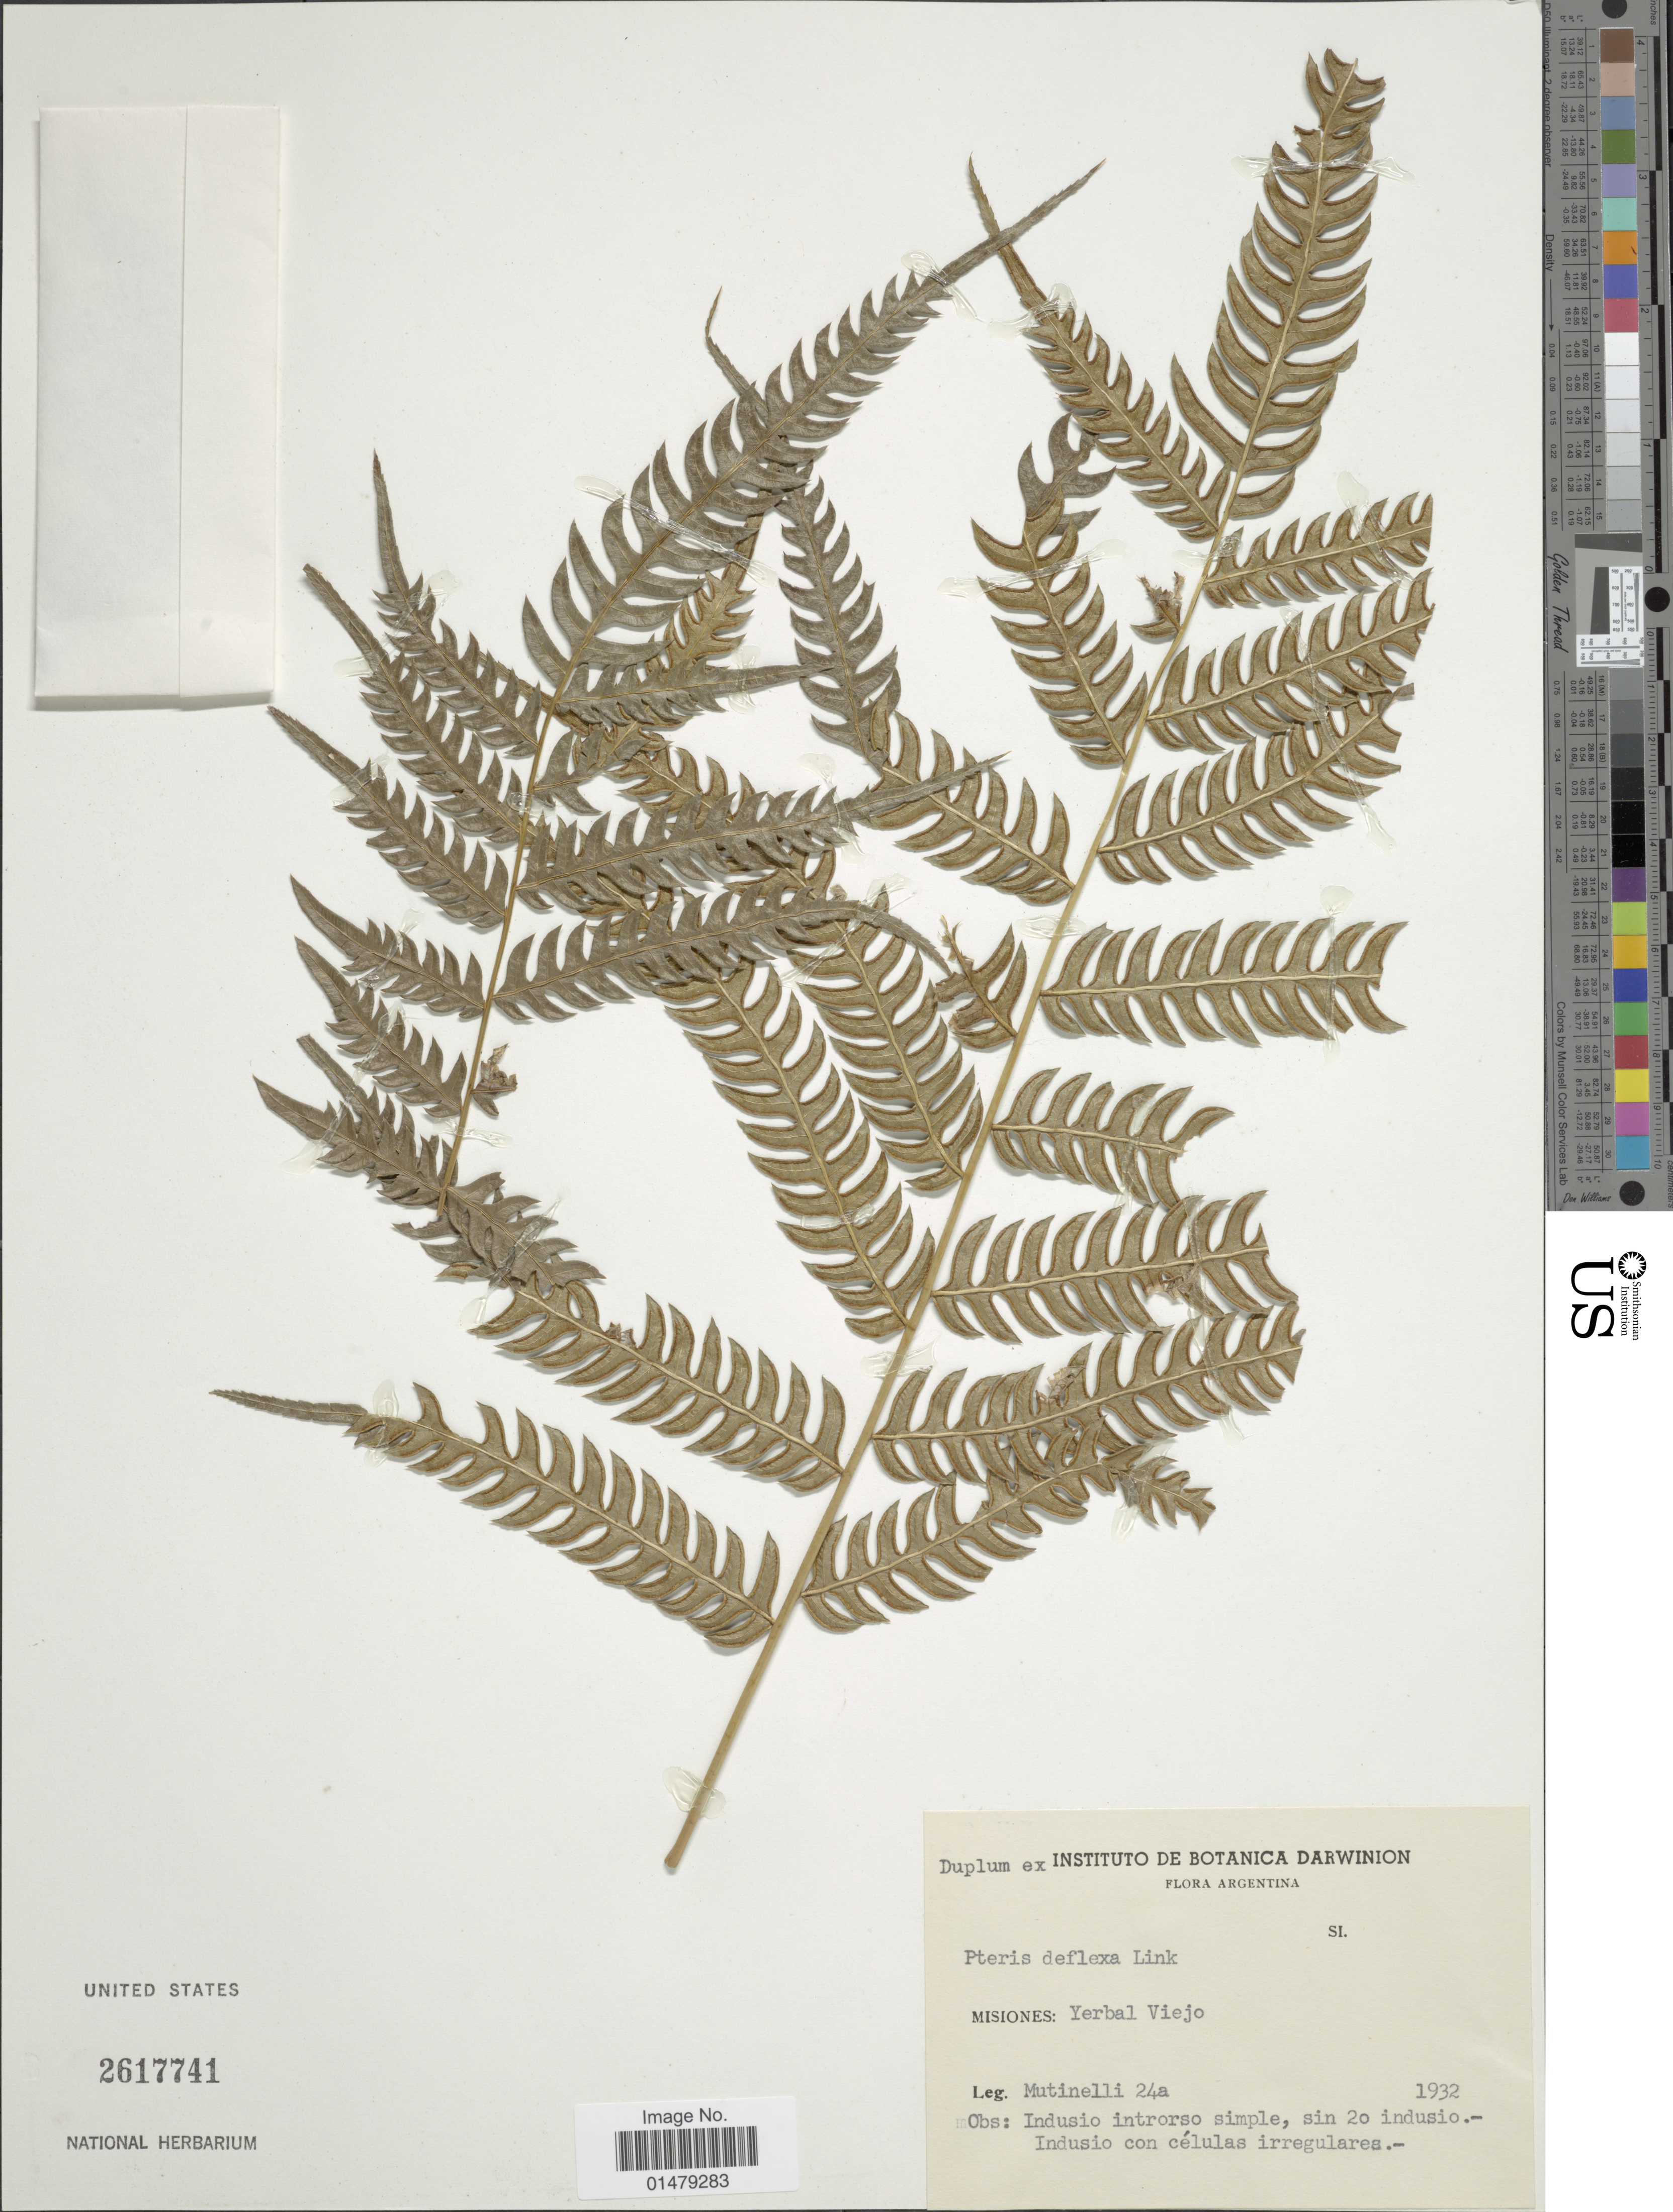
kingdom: Plantae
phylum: Tracheophyta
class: Polypodiopsida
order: Polypodiales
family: Pteridaceae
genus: Pteris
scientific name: Pteris deflexa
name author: Link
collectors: Mutinelli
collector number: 24a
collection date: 1932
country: Argentina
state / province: Misiones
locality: Yerbal Viejo.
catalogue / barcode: US 2617741